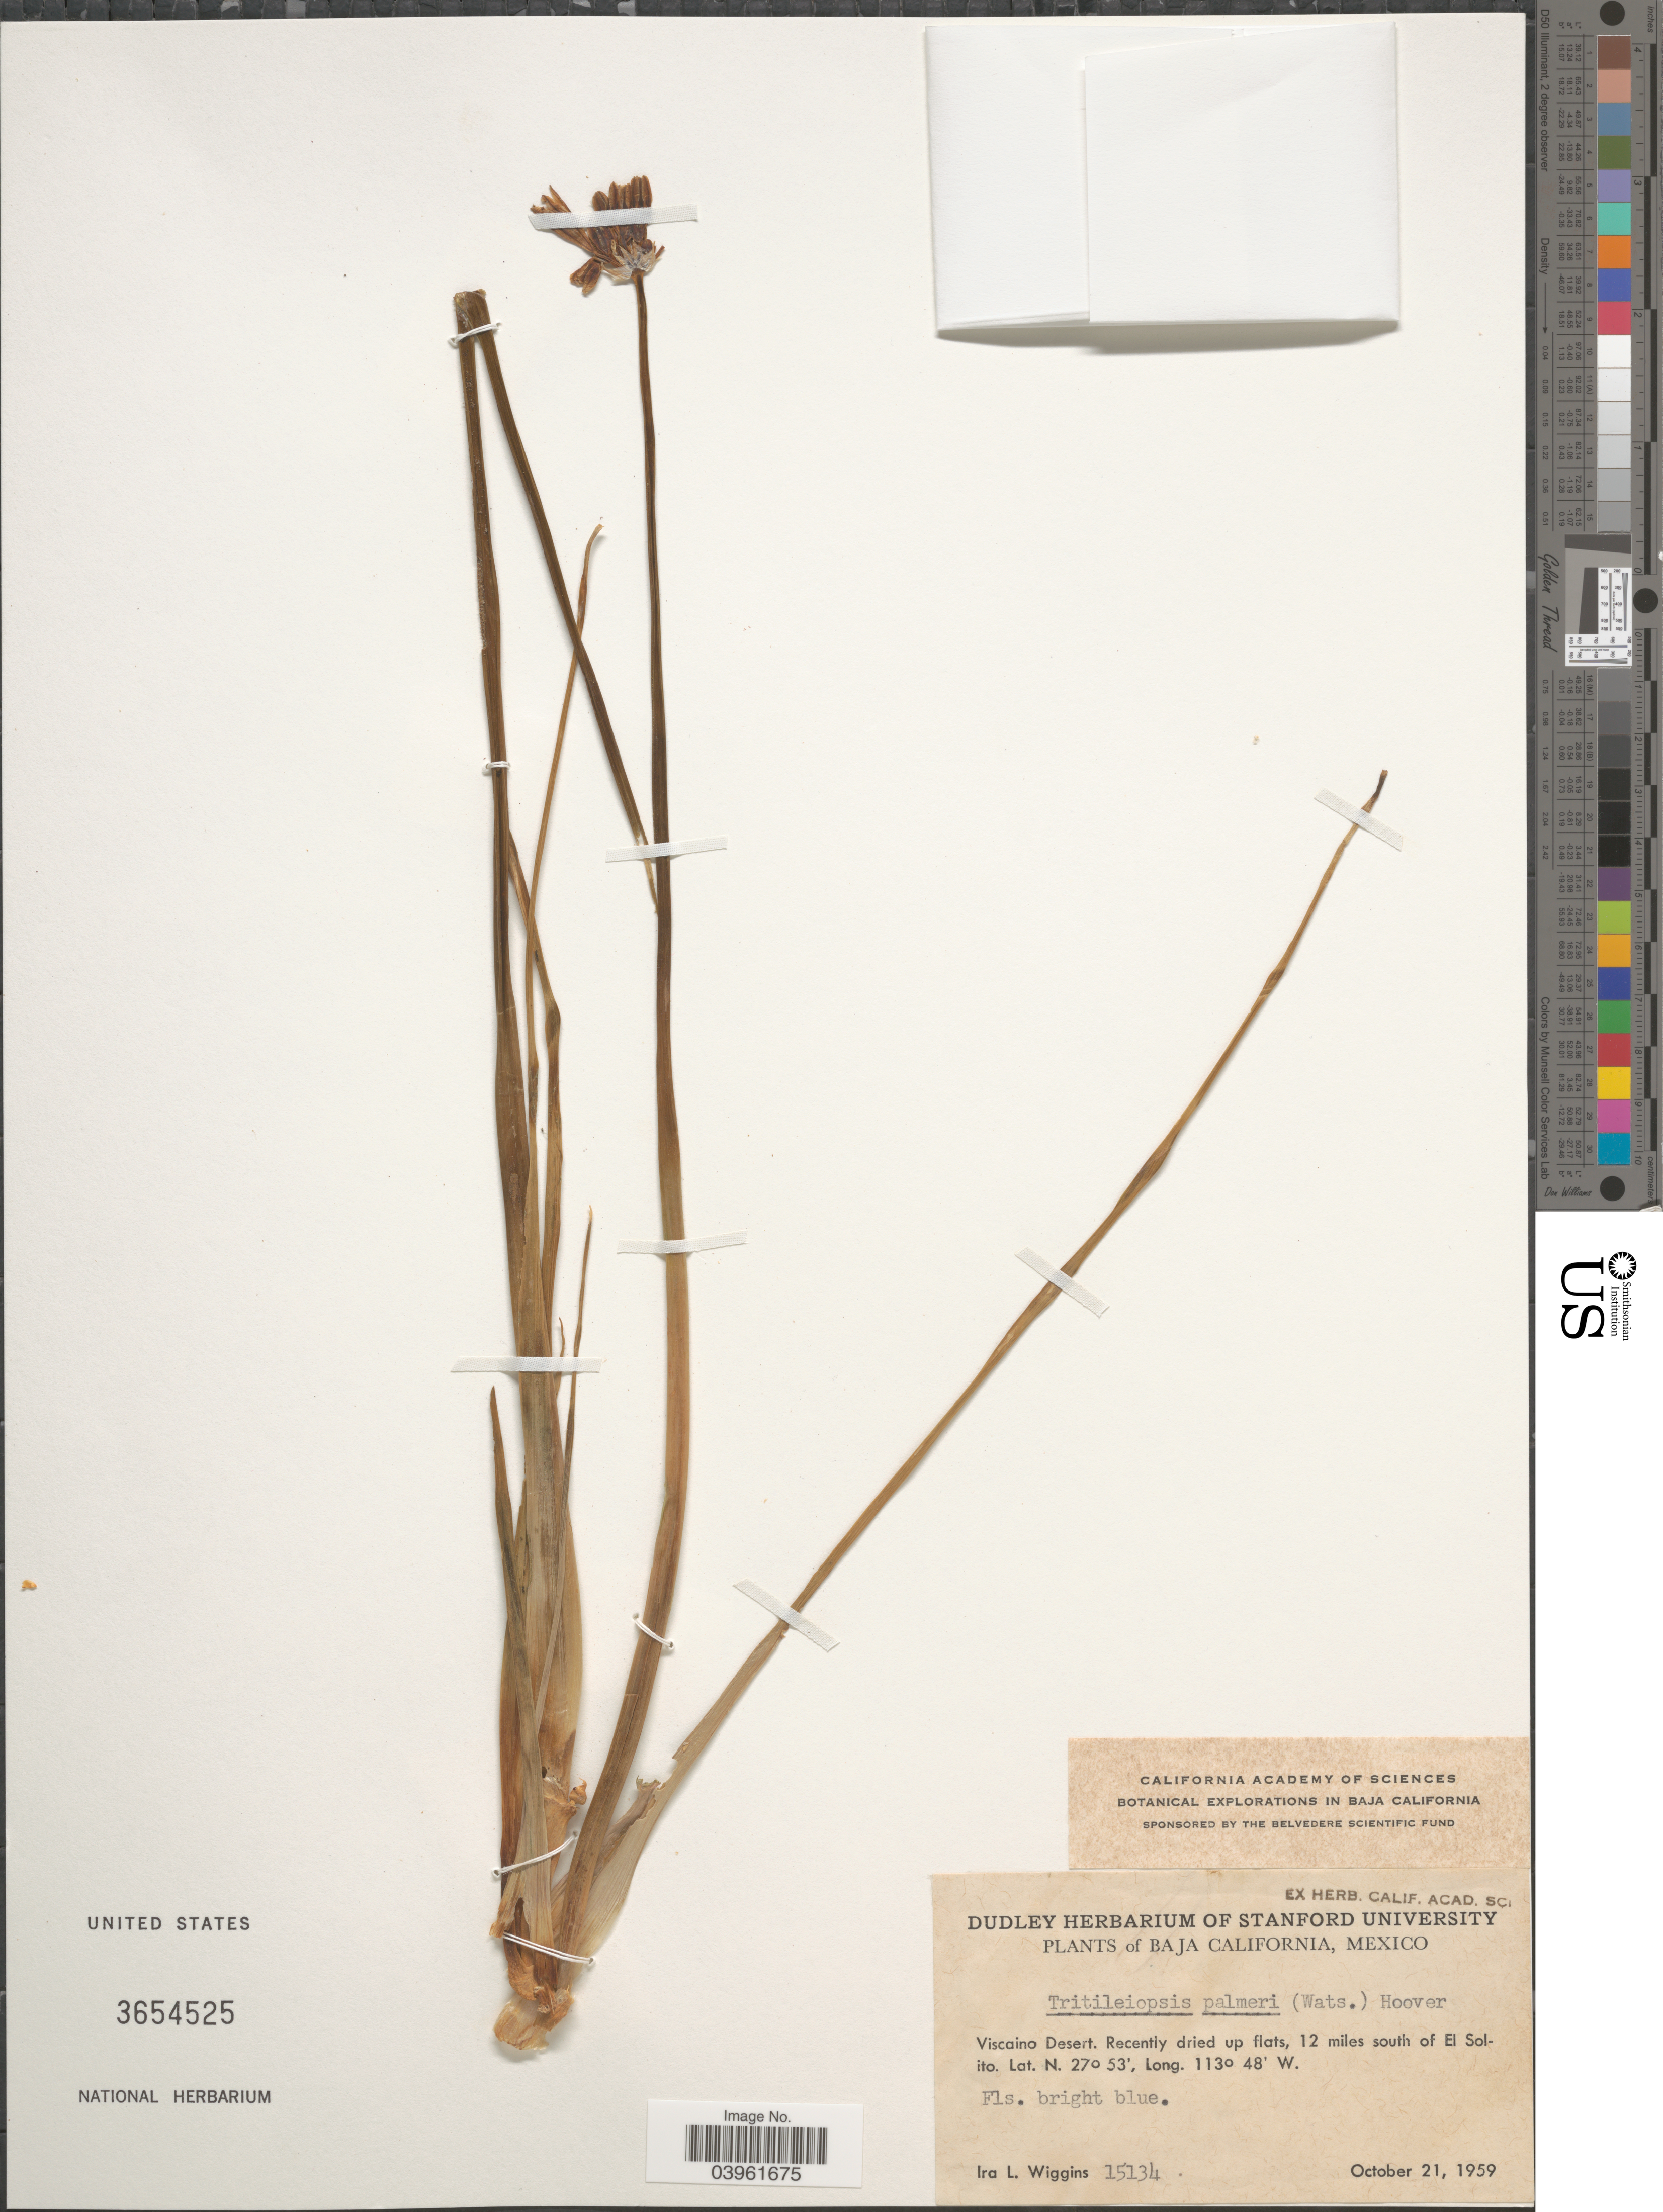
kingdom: Plantae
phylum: Tracheophyta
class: Liliopsida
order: Asparagales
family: Asparagaceae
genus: Triteleiopsis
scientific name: Triteleiopsis palmeri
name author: (S. Watson) Hoover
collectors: I. L. Wiggins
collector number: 15134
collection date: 1959-10-21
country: Mexico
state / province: Baja California Sur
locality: Viscaino Desert. Recently dried up flats, 12 miles south of El Solito.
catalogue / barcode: US 3654525